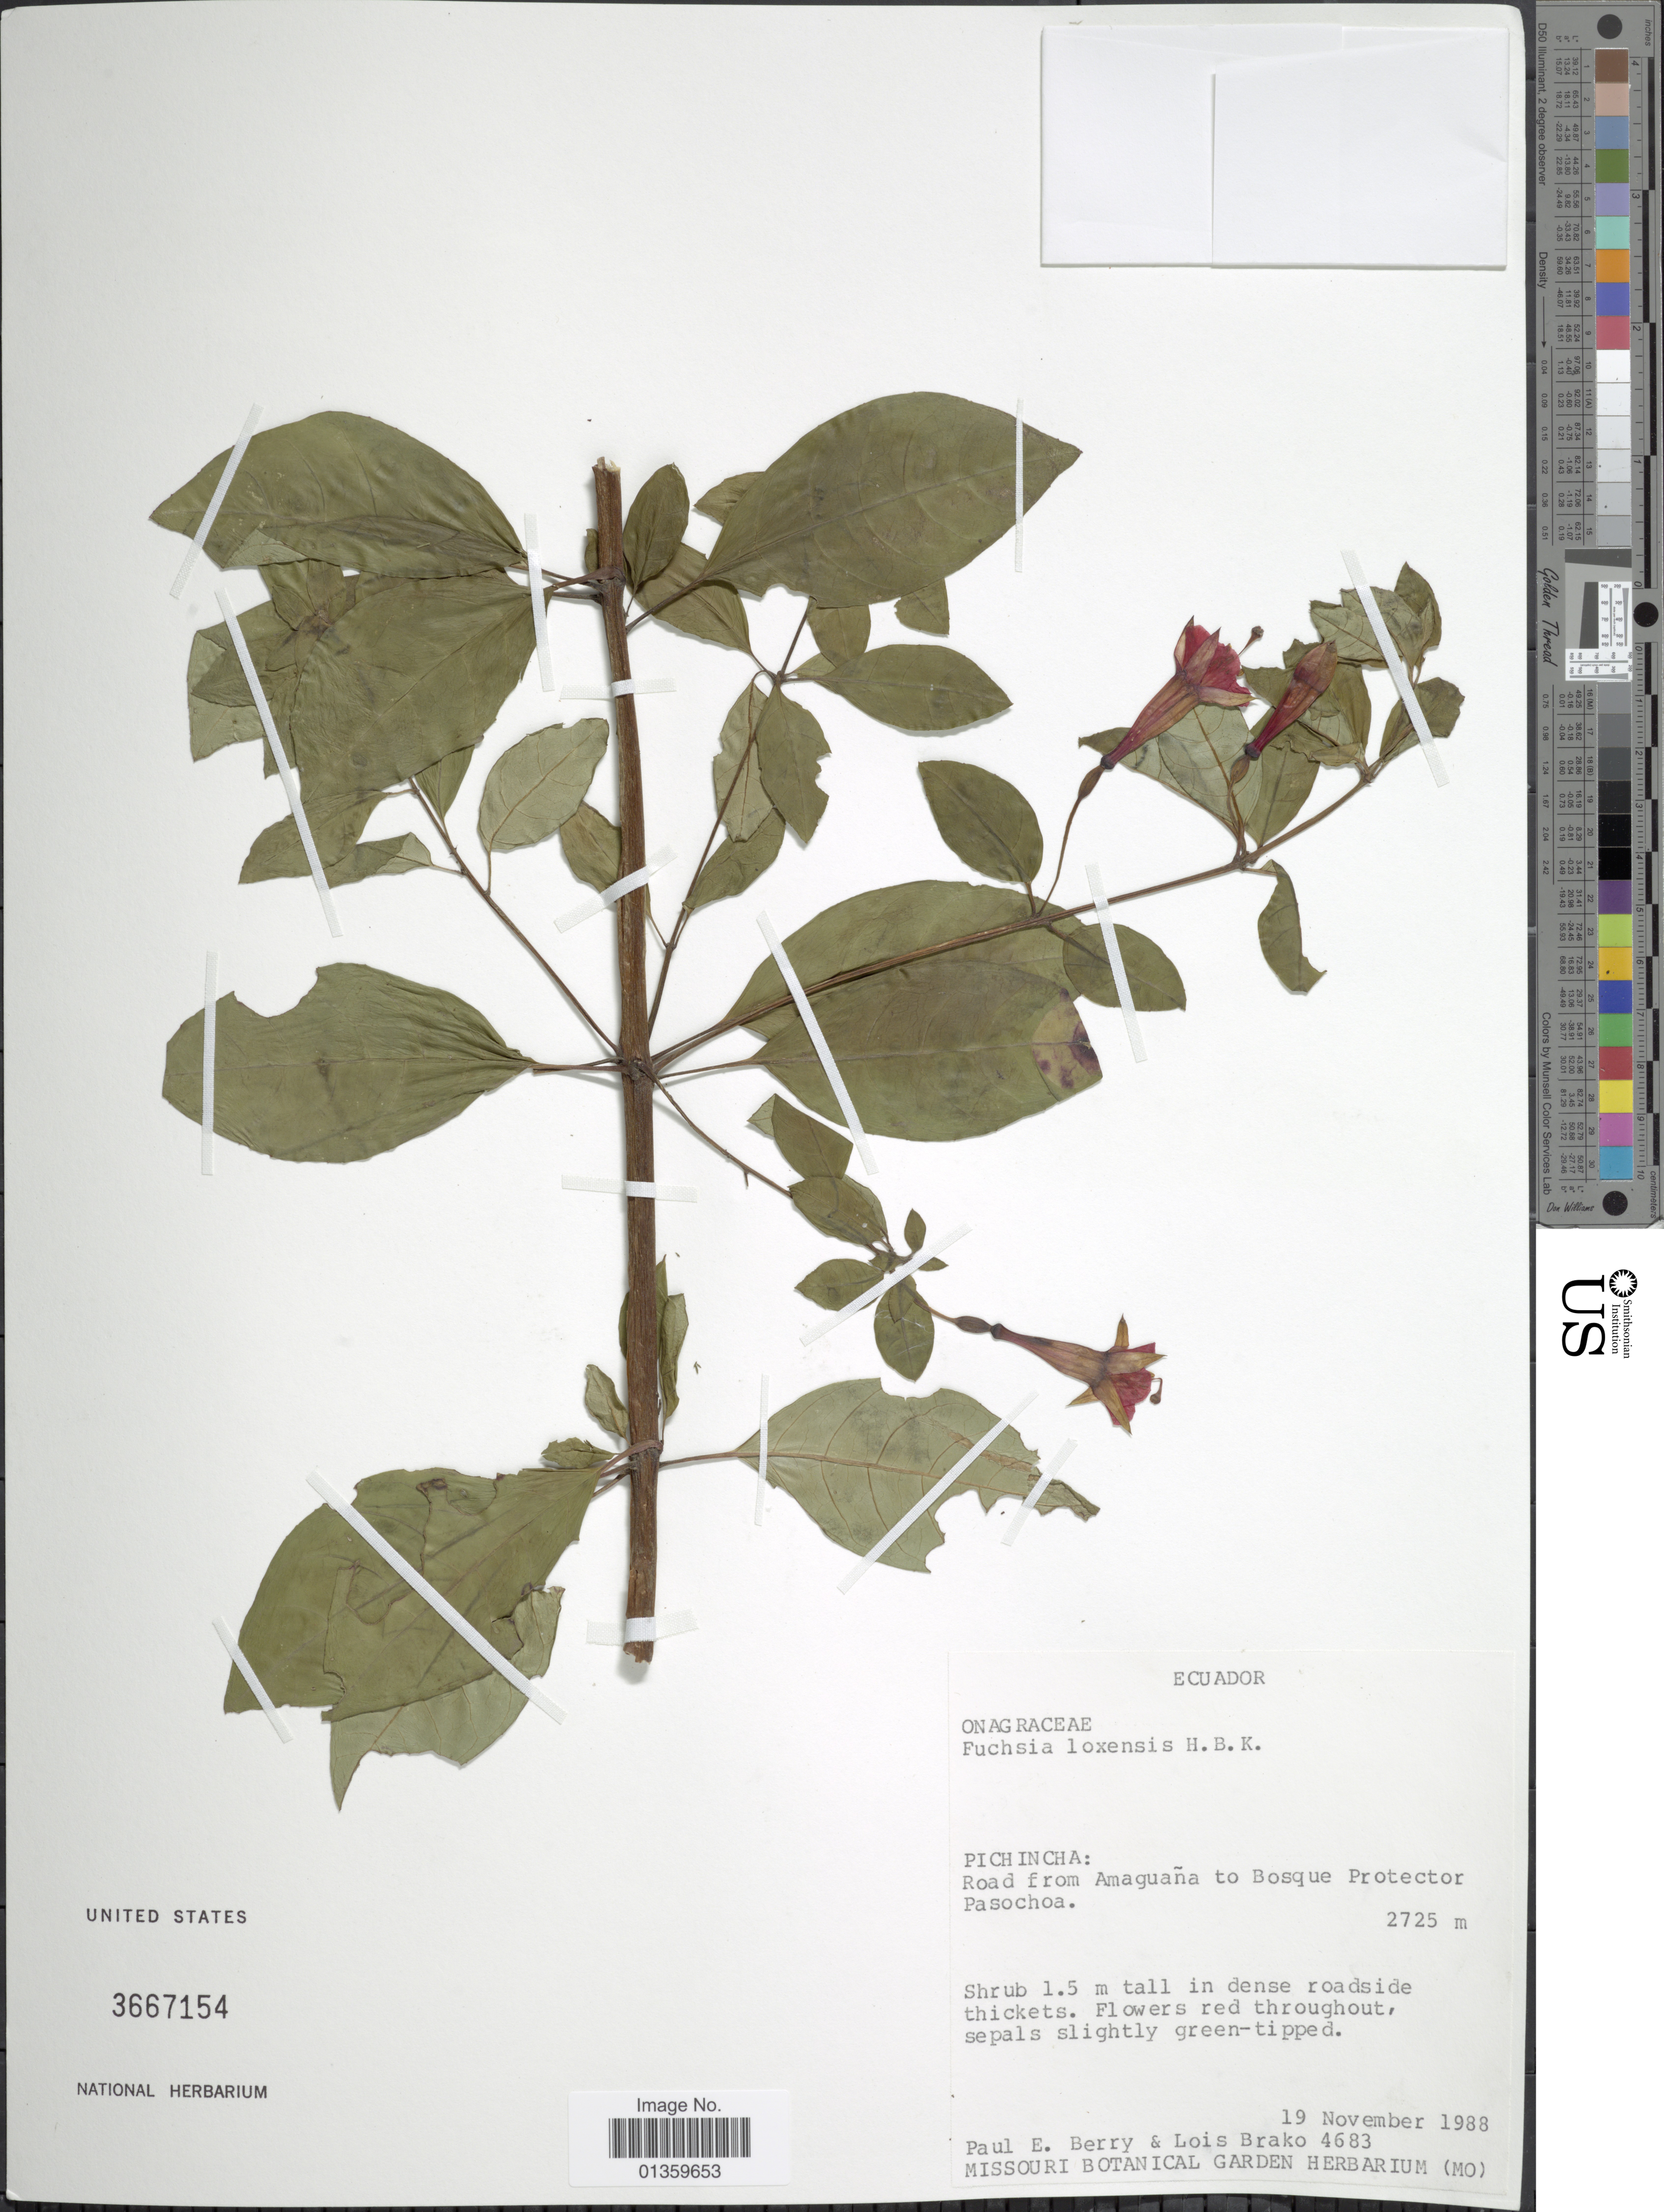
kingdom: Plantae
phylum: Tracheophyta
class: Magnoliopsida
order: Myrtales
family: Onagraceae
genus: Fuchsia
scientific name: Fuchsia loxensis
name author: Kunth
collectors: P. E. Berry & L. Brako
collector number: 4683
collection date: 1988-11-19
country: Ecuador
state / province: Pichincha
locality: Road from Amaguaña to Bosque Protector Pasochoa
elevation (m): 2725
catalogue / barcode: US 3667154